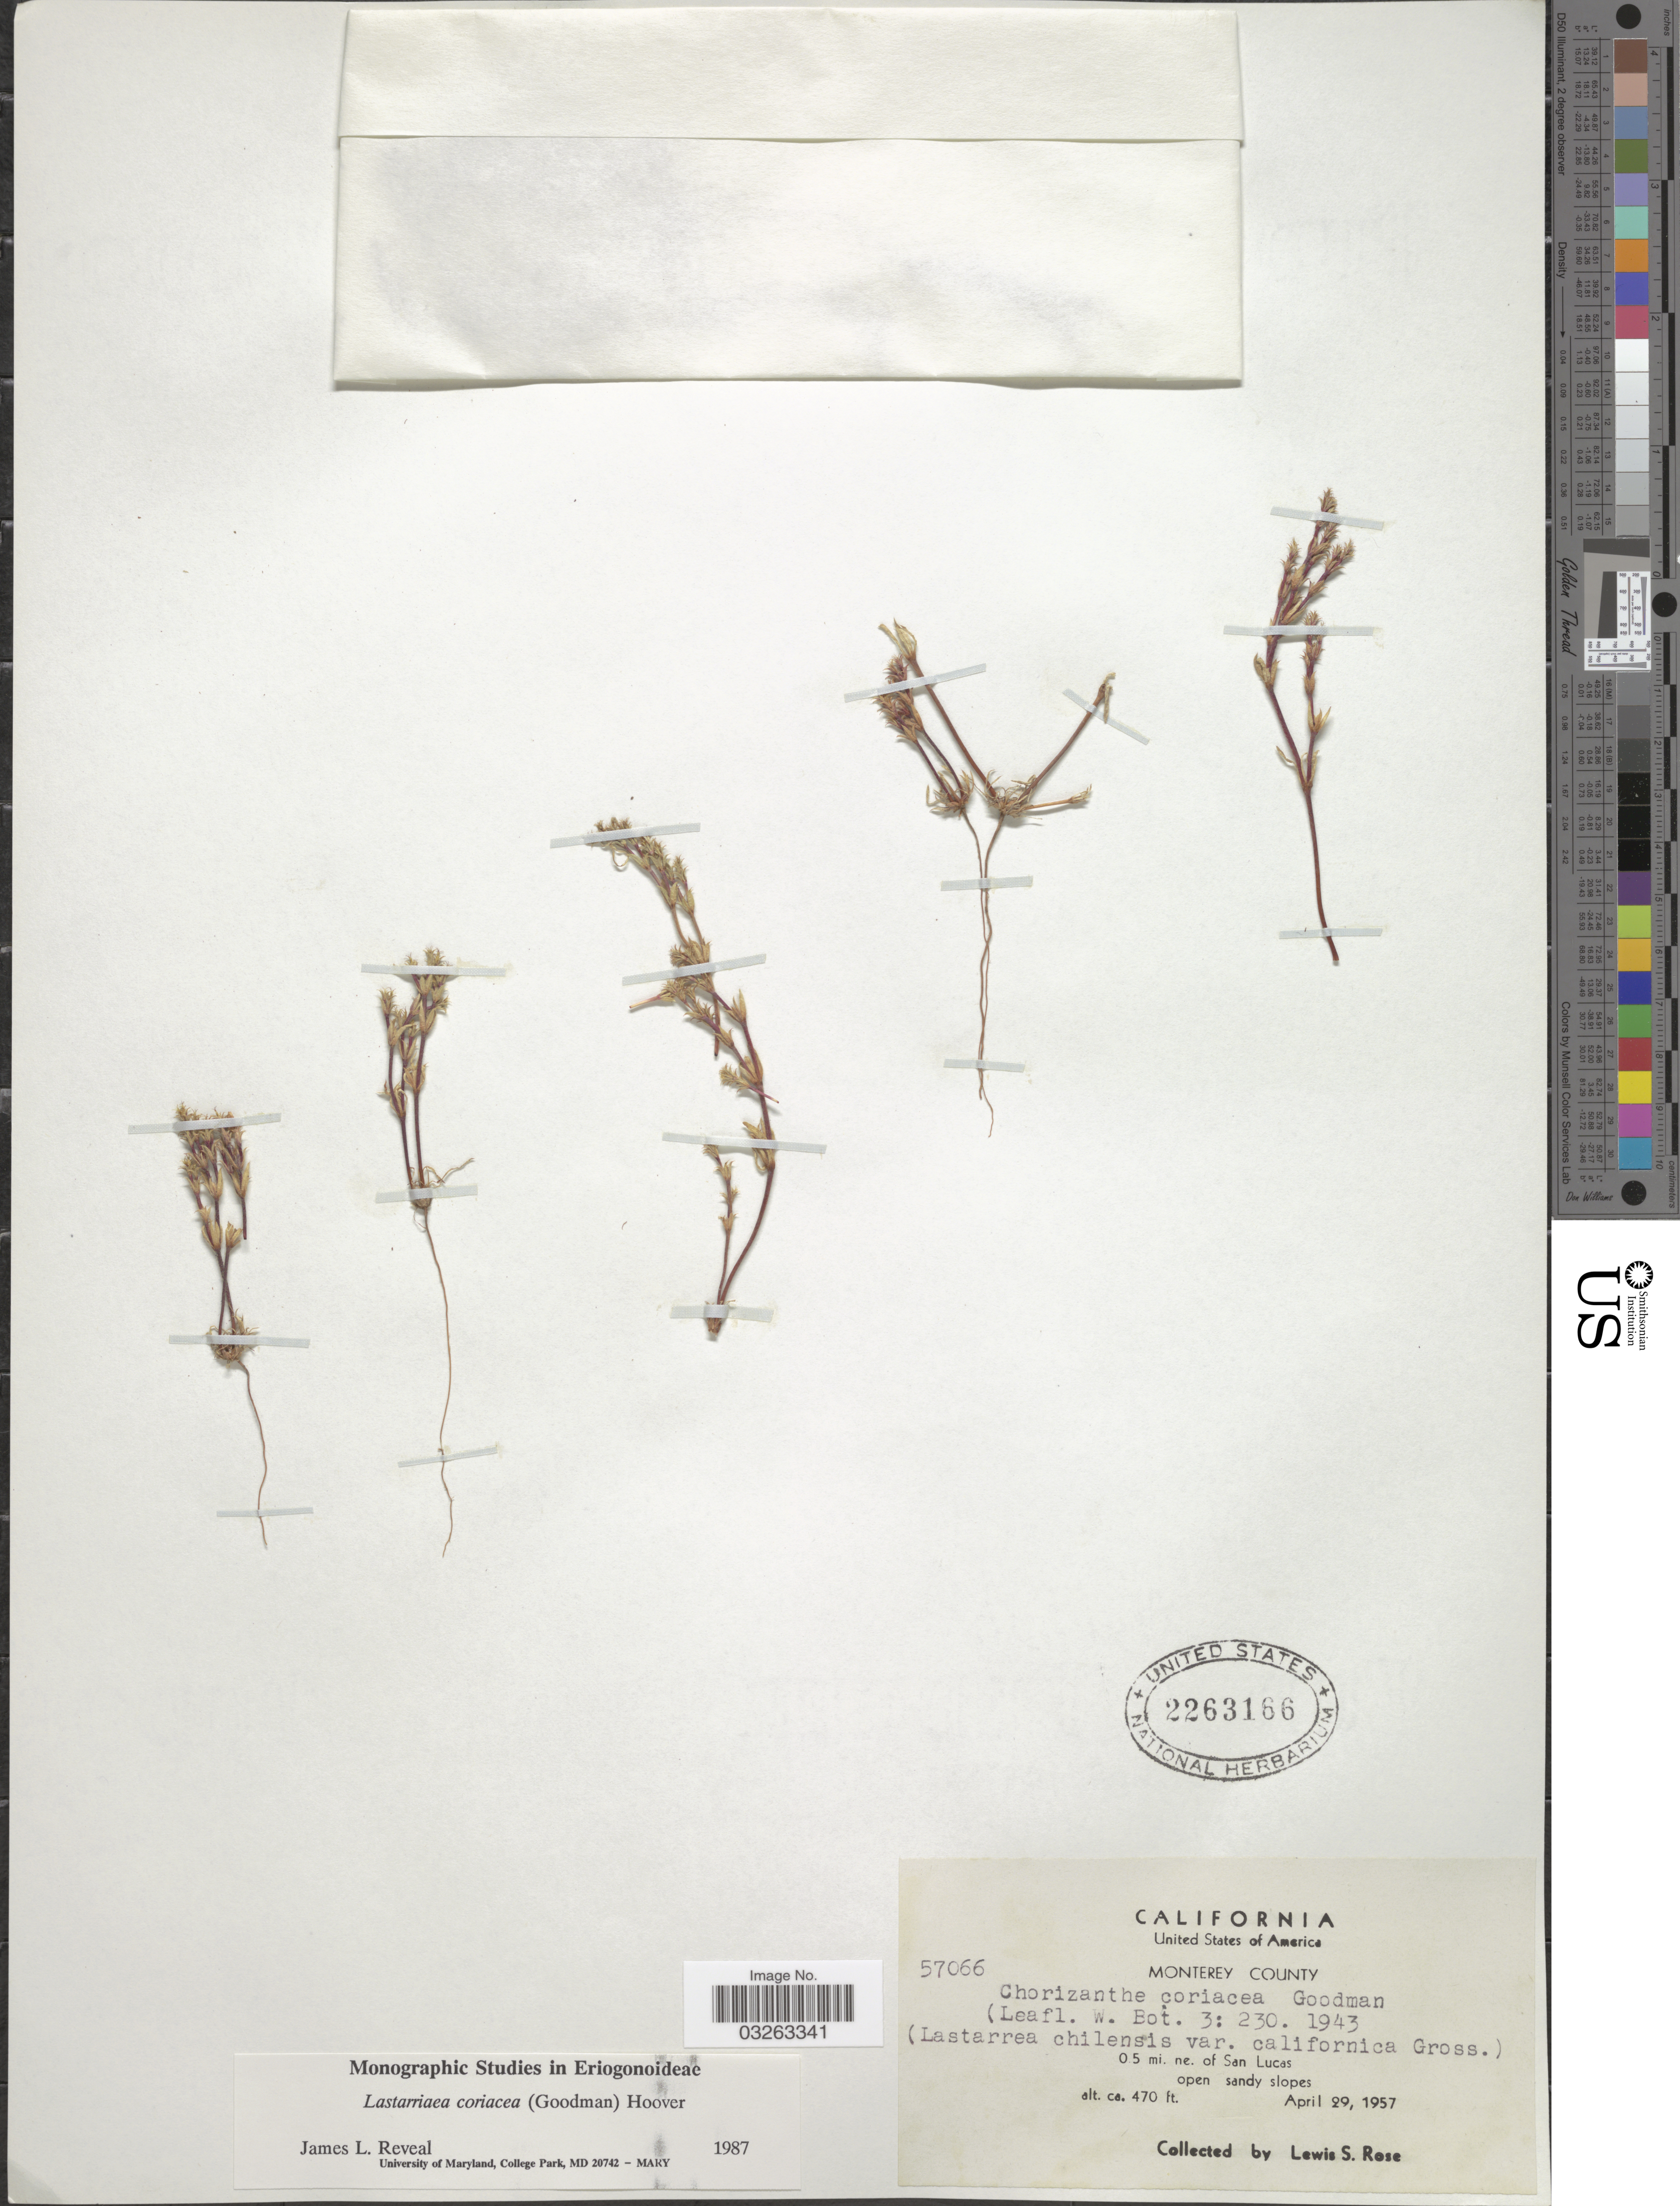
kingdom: Plantae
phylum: Tracheophyta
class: Magnoliopsida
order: Caryophyllales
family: Polygonaceae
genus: Lastarriaea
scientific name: Lastarriaea coriacea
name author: (Goodman) Hoover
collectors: L. S. Rose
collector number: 57066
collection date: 1957-04-29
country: United States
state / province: California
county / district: Monterey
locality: Monterey County. 0.5 mi. ne. of San Lucas.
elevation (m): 143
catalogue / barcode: US 2263166